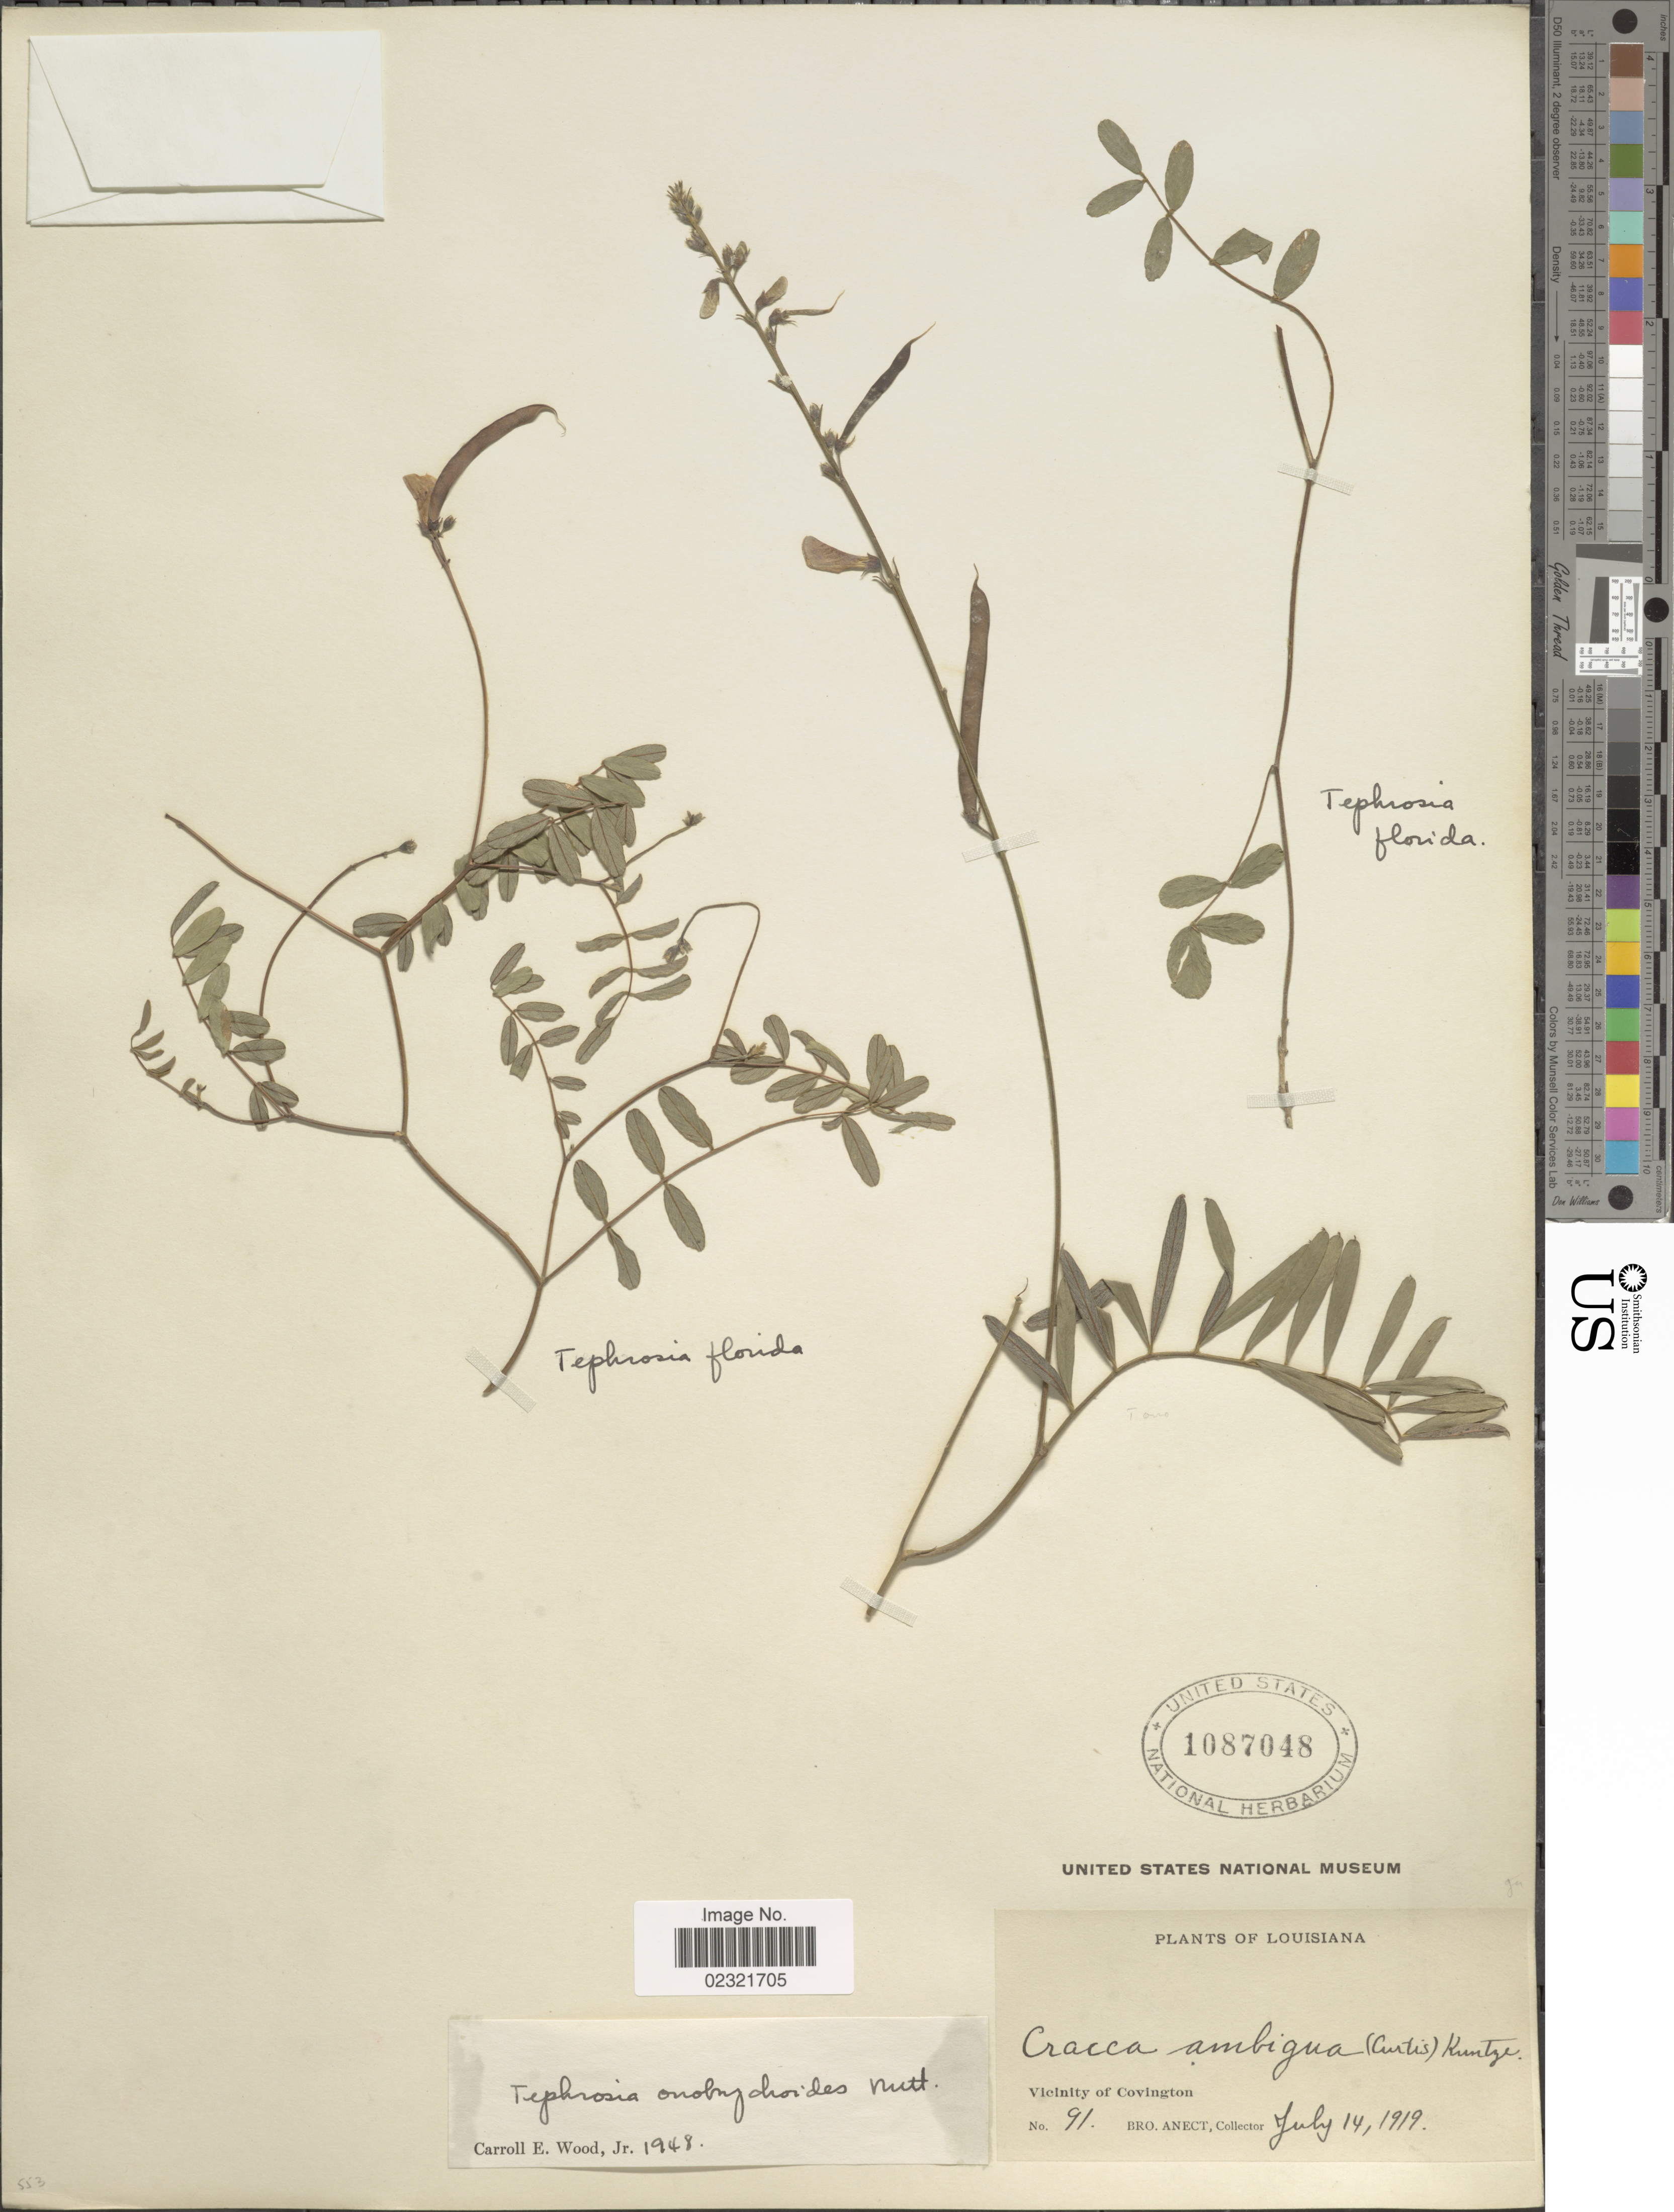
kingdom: Plantae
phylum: Tracheophyta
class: Magnoliopsida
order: Fabales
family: Fabaceae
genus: Tephrosia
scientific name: Tephrosia onobrychoides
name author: Nutt.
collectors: B. Anect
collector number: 91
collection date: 1919-07-14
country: United States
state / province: Louisiana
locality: Vicinity of Covington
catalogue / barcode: US 1087048